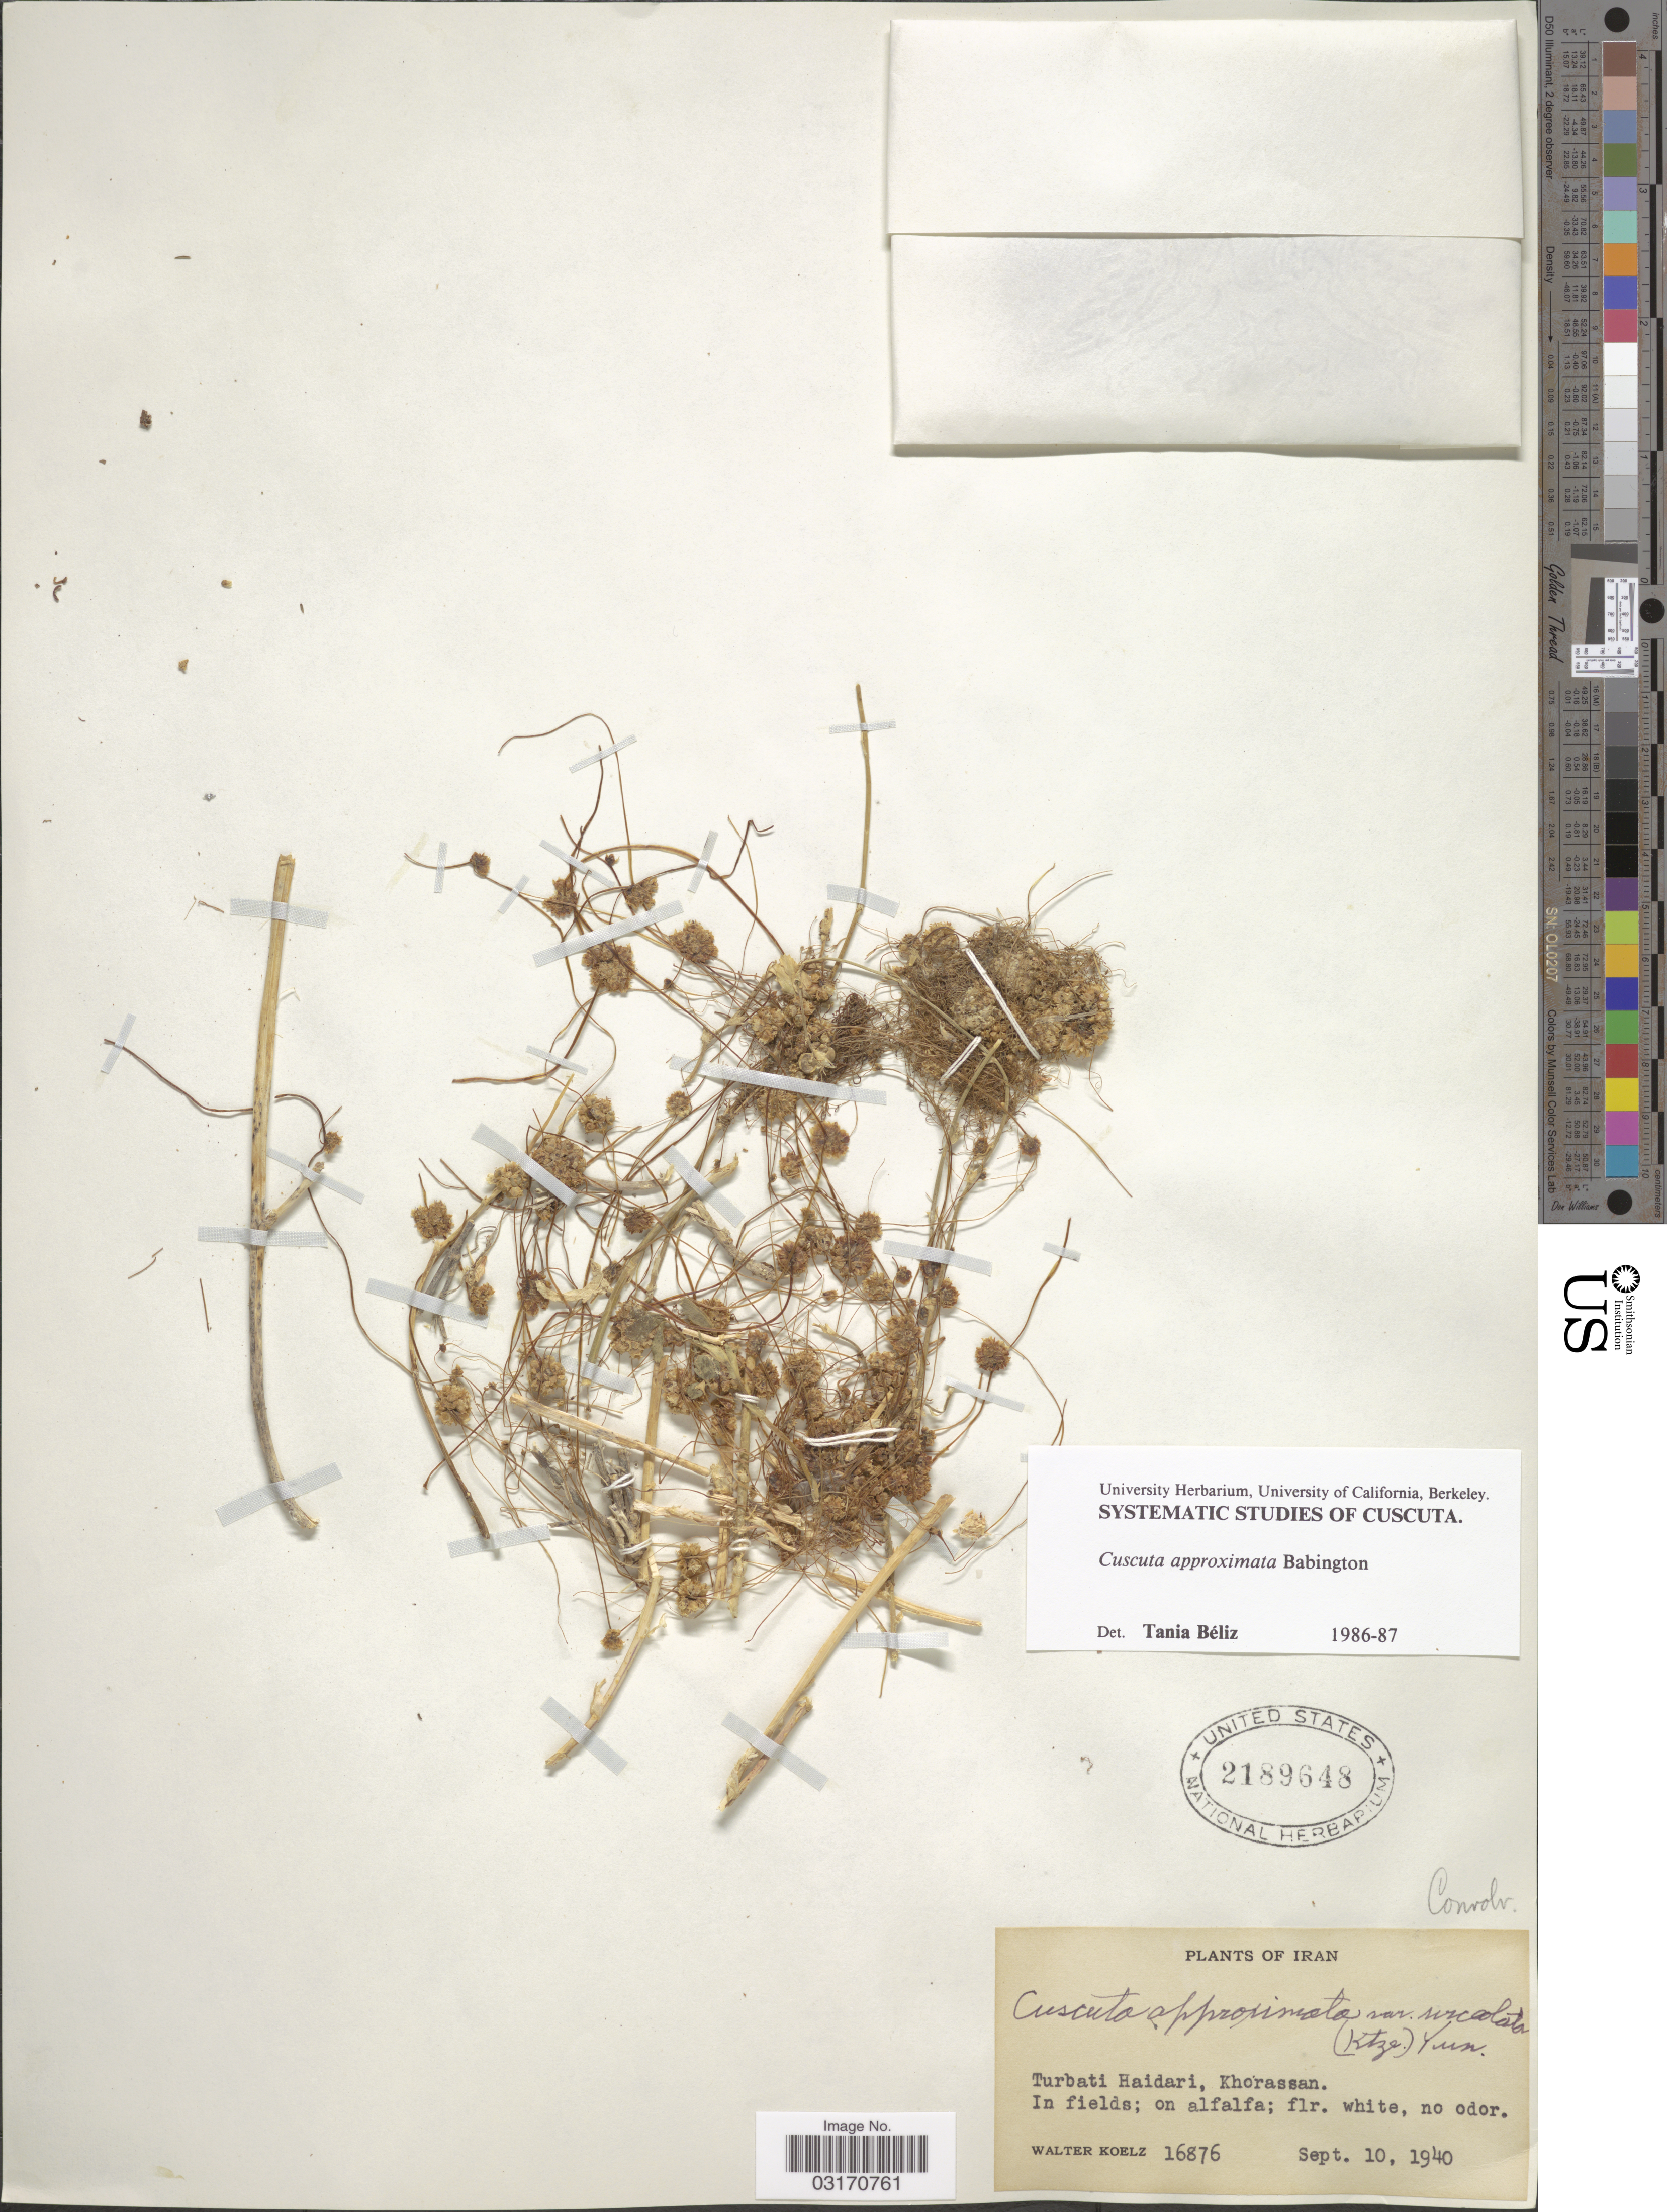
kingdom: Plantae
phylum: Tracheophyta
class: Magnoliopsida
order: Solanales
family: Convolvulaceae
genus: Cuscuta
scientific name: Cuscuta approximata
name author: Bab.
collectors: W. N. Koelz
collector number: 16876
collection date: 1940-09-10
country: Iran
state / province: Khorasan [obsolete]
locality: Turbati Haidari, Khorassan.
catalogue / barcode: US 2189648